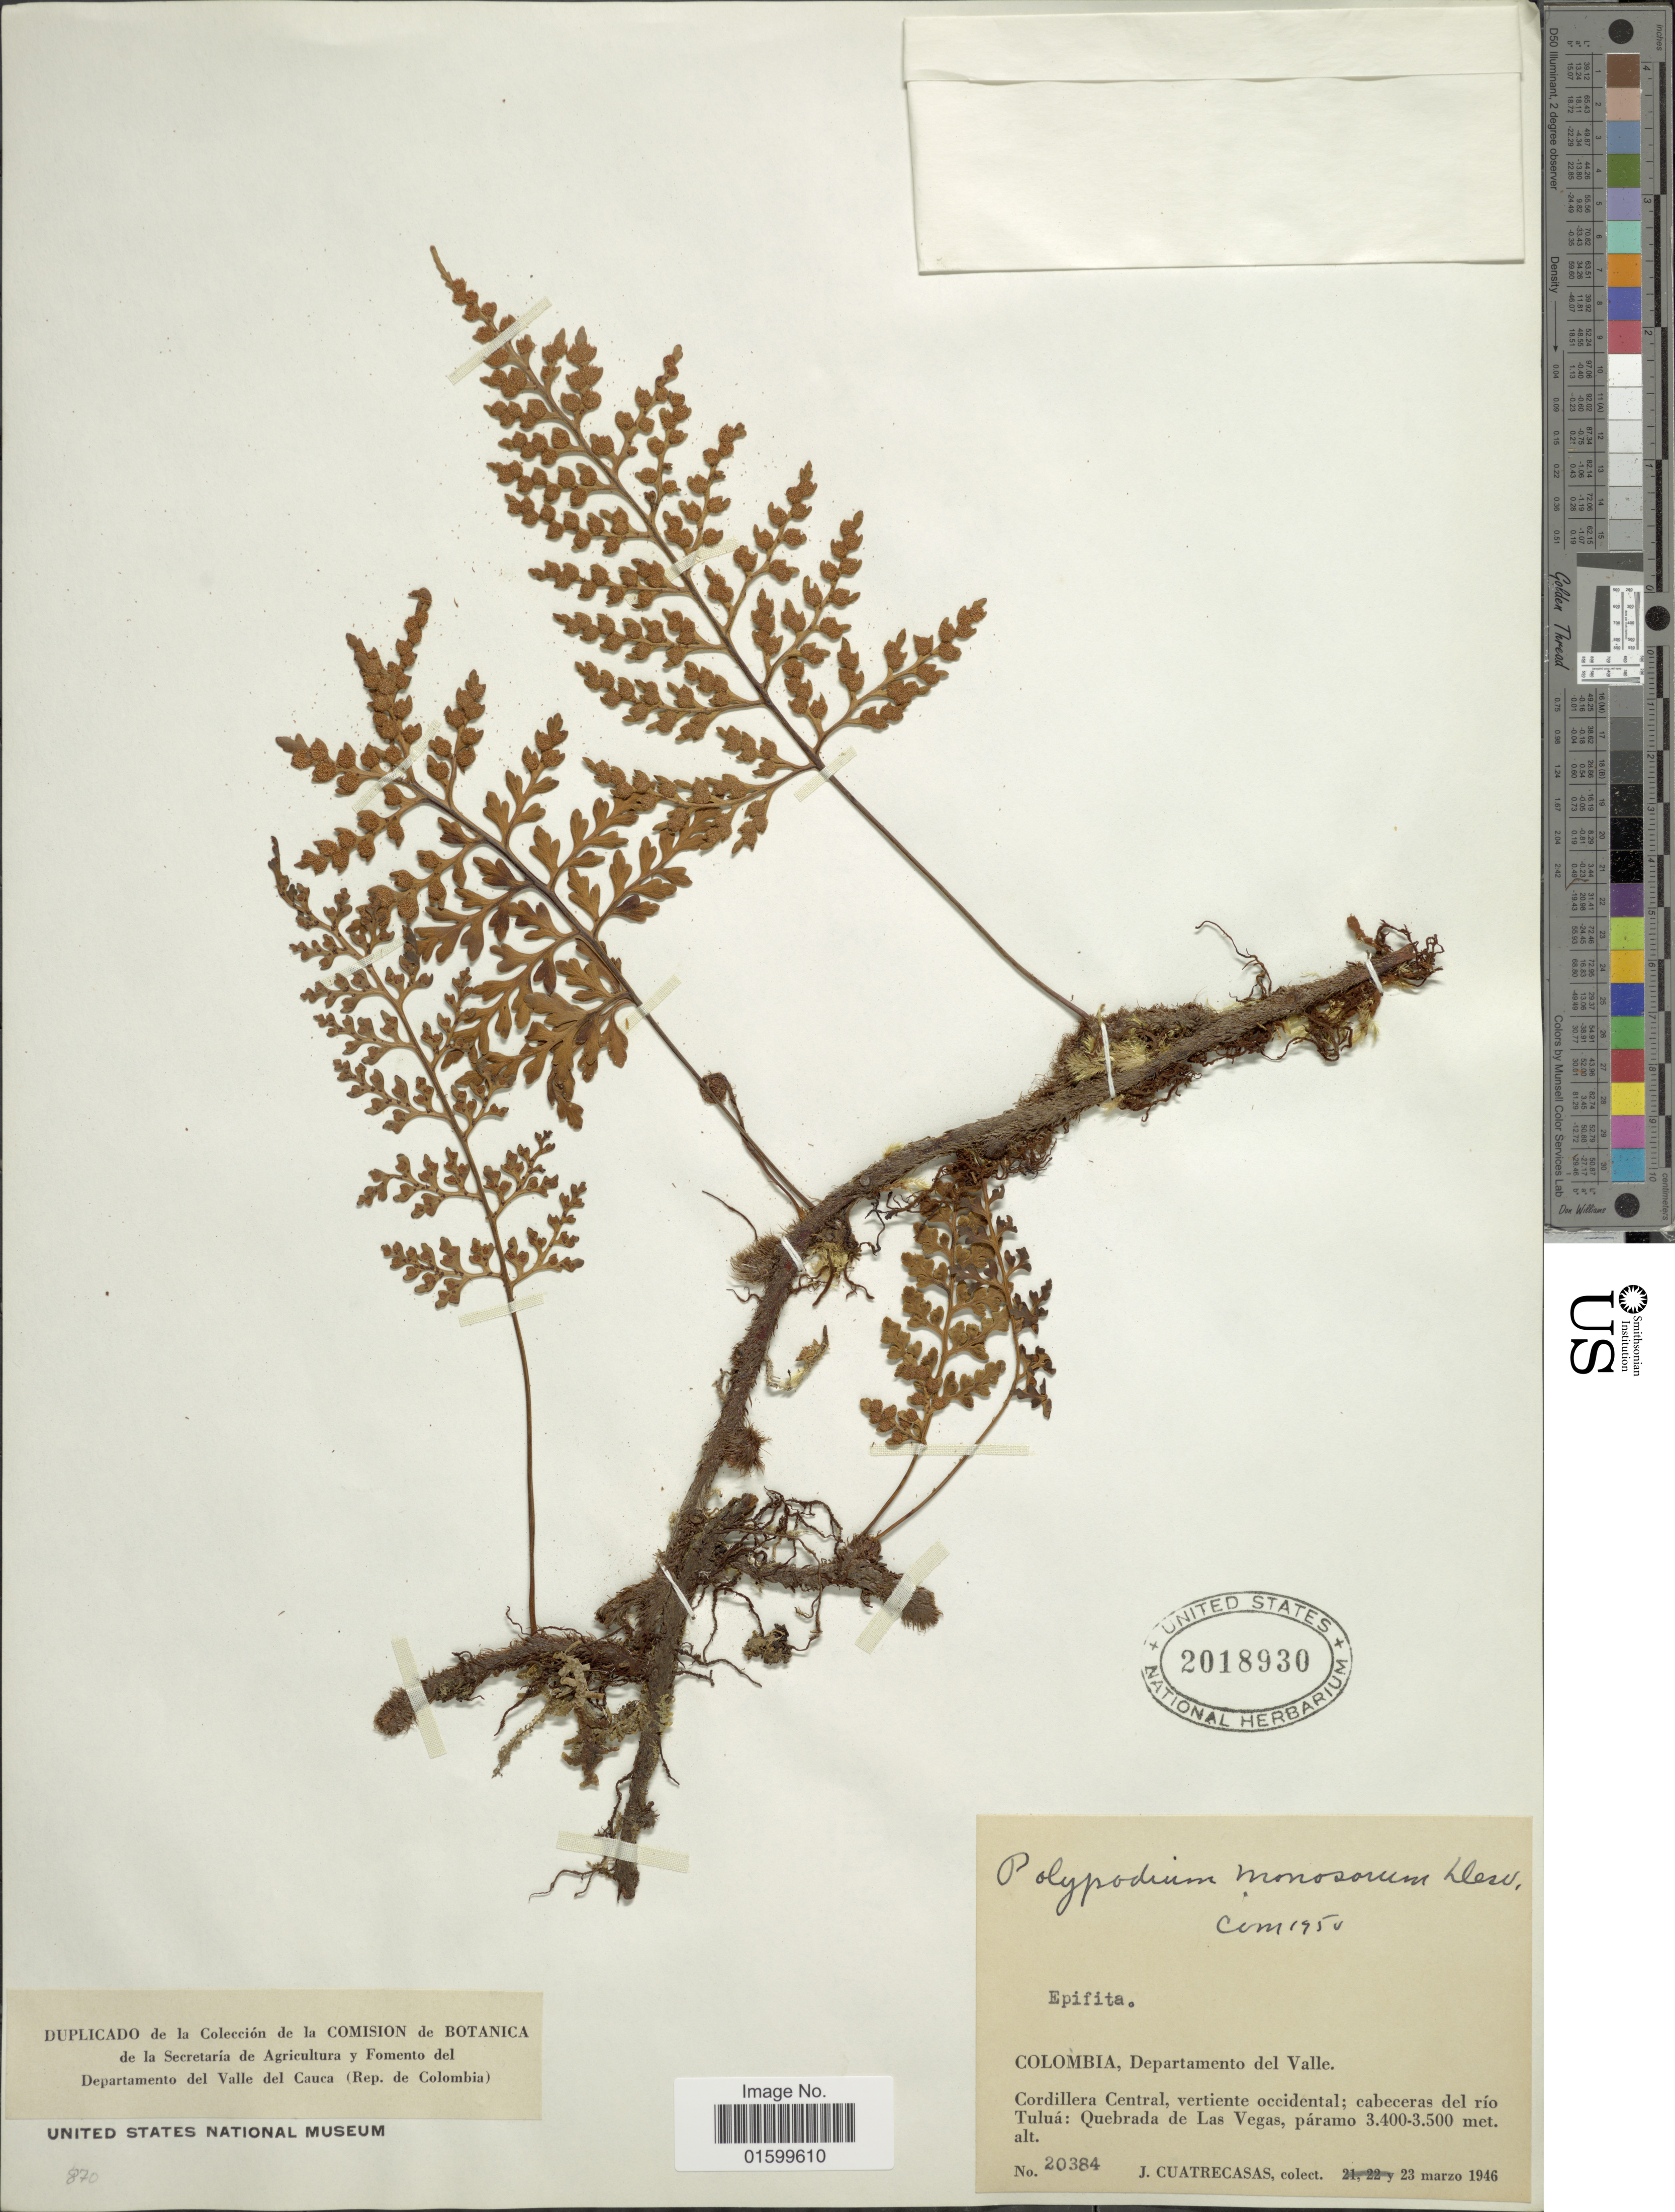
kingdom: Plantae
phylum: Tracheophyta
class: Polypodiopsida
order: Polypodiales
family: Polypodiaceae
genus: Pleopeltis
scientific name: Pleopeltis monosora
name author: (Desv.) A.R. Sm.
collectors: J. Cuatrecasas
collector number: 20384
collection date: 1946-03-23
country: Colombia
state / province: Valle del Cauca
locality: Departamento dl Valle, Cordillera Central, vertiente occidental; cabeceras del rio Tulua: Quebrada de Las Vegas, paramo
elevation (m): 3400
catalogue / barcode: US 2018930